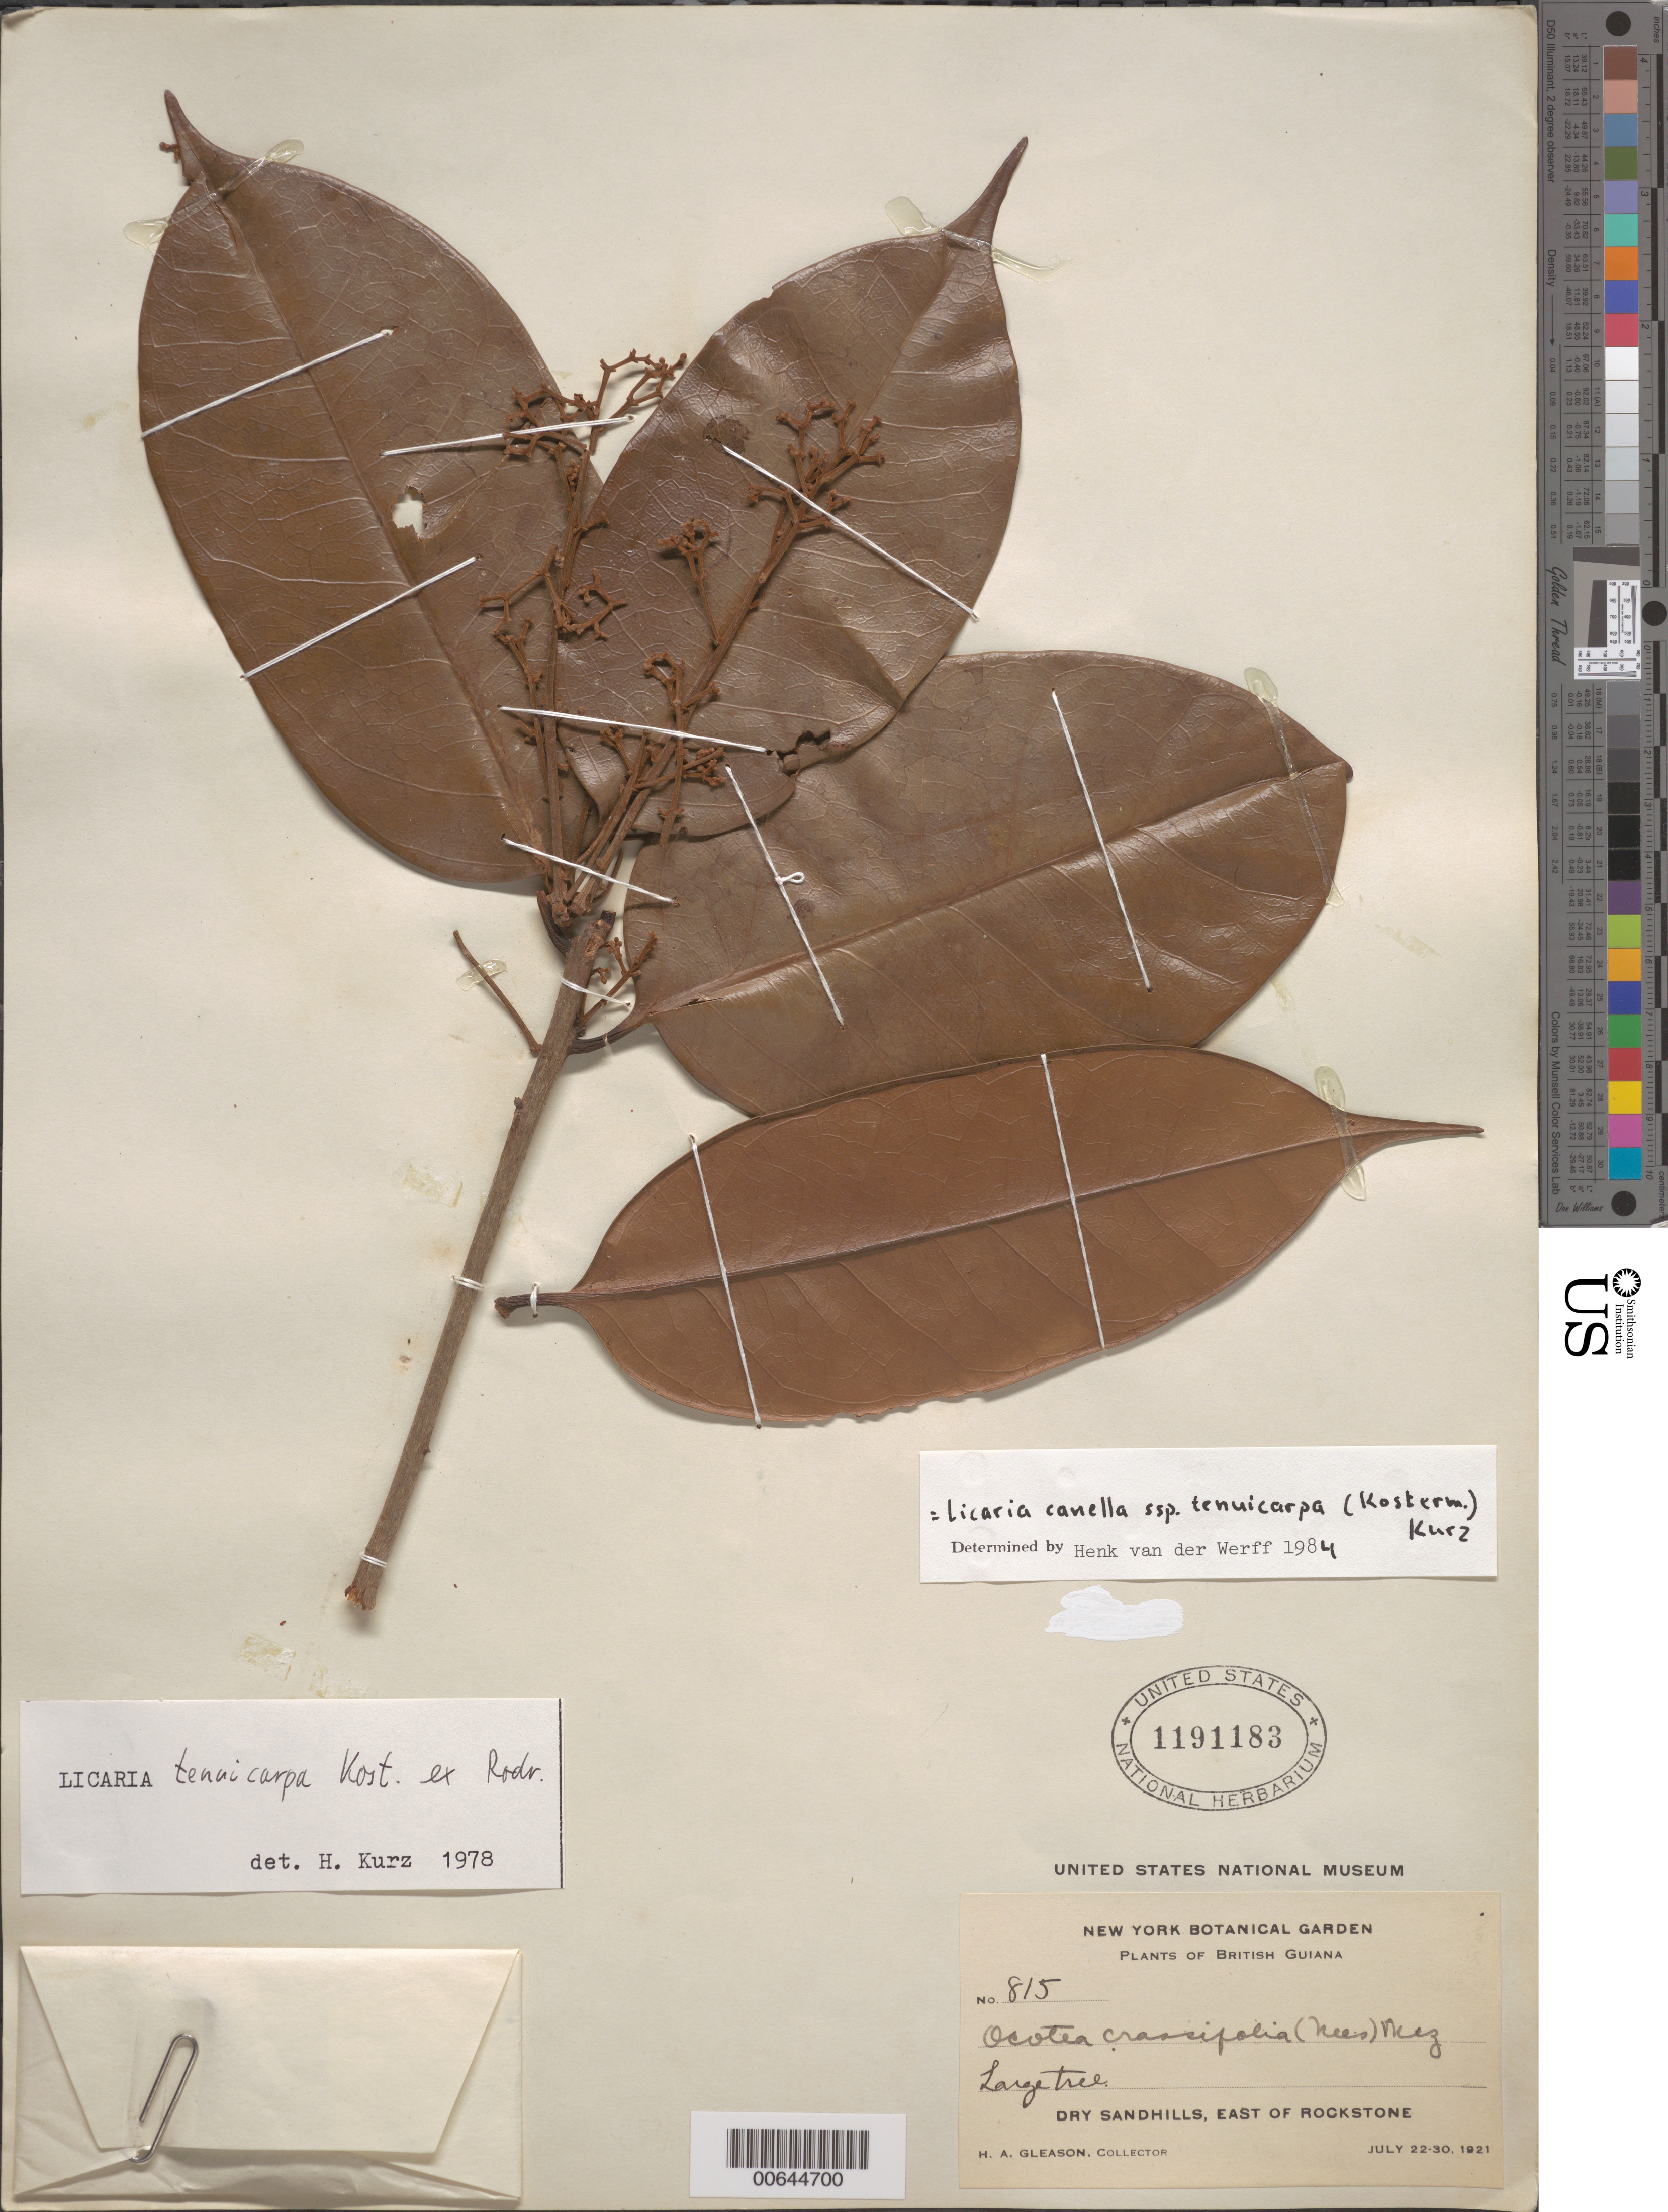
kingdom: Plantae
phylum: Tracheophyta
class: Magnoliopsida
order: Laurales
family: Lauraceae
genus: Licaria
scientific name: Licaria cannella subsp. tenuicarpa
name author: (Kosterm. ex W.A. Rodrigues) Kurz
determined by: van der Werff, H., (MO), Missouri Botanical Garden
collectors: H. A. Gleason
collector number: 815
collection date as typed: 22-Jul-21 to 30-Jul-21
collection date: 1921-07-22/1921-07-30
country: Guyana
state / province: U. Demerara-Berbice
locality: Rockstone, E of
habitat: Dry sandhills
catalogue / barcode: US 1191183